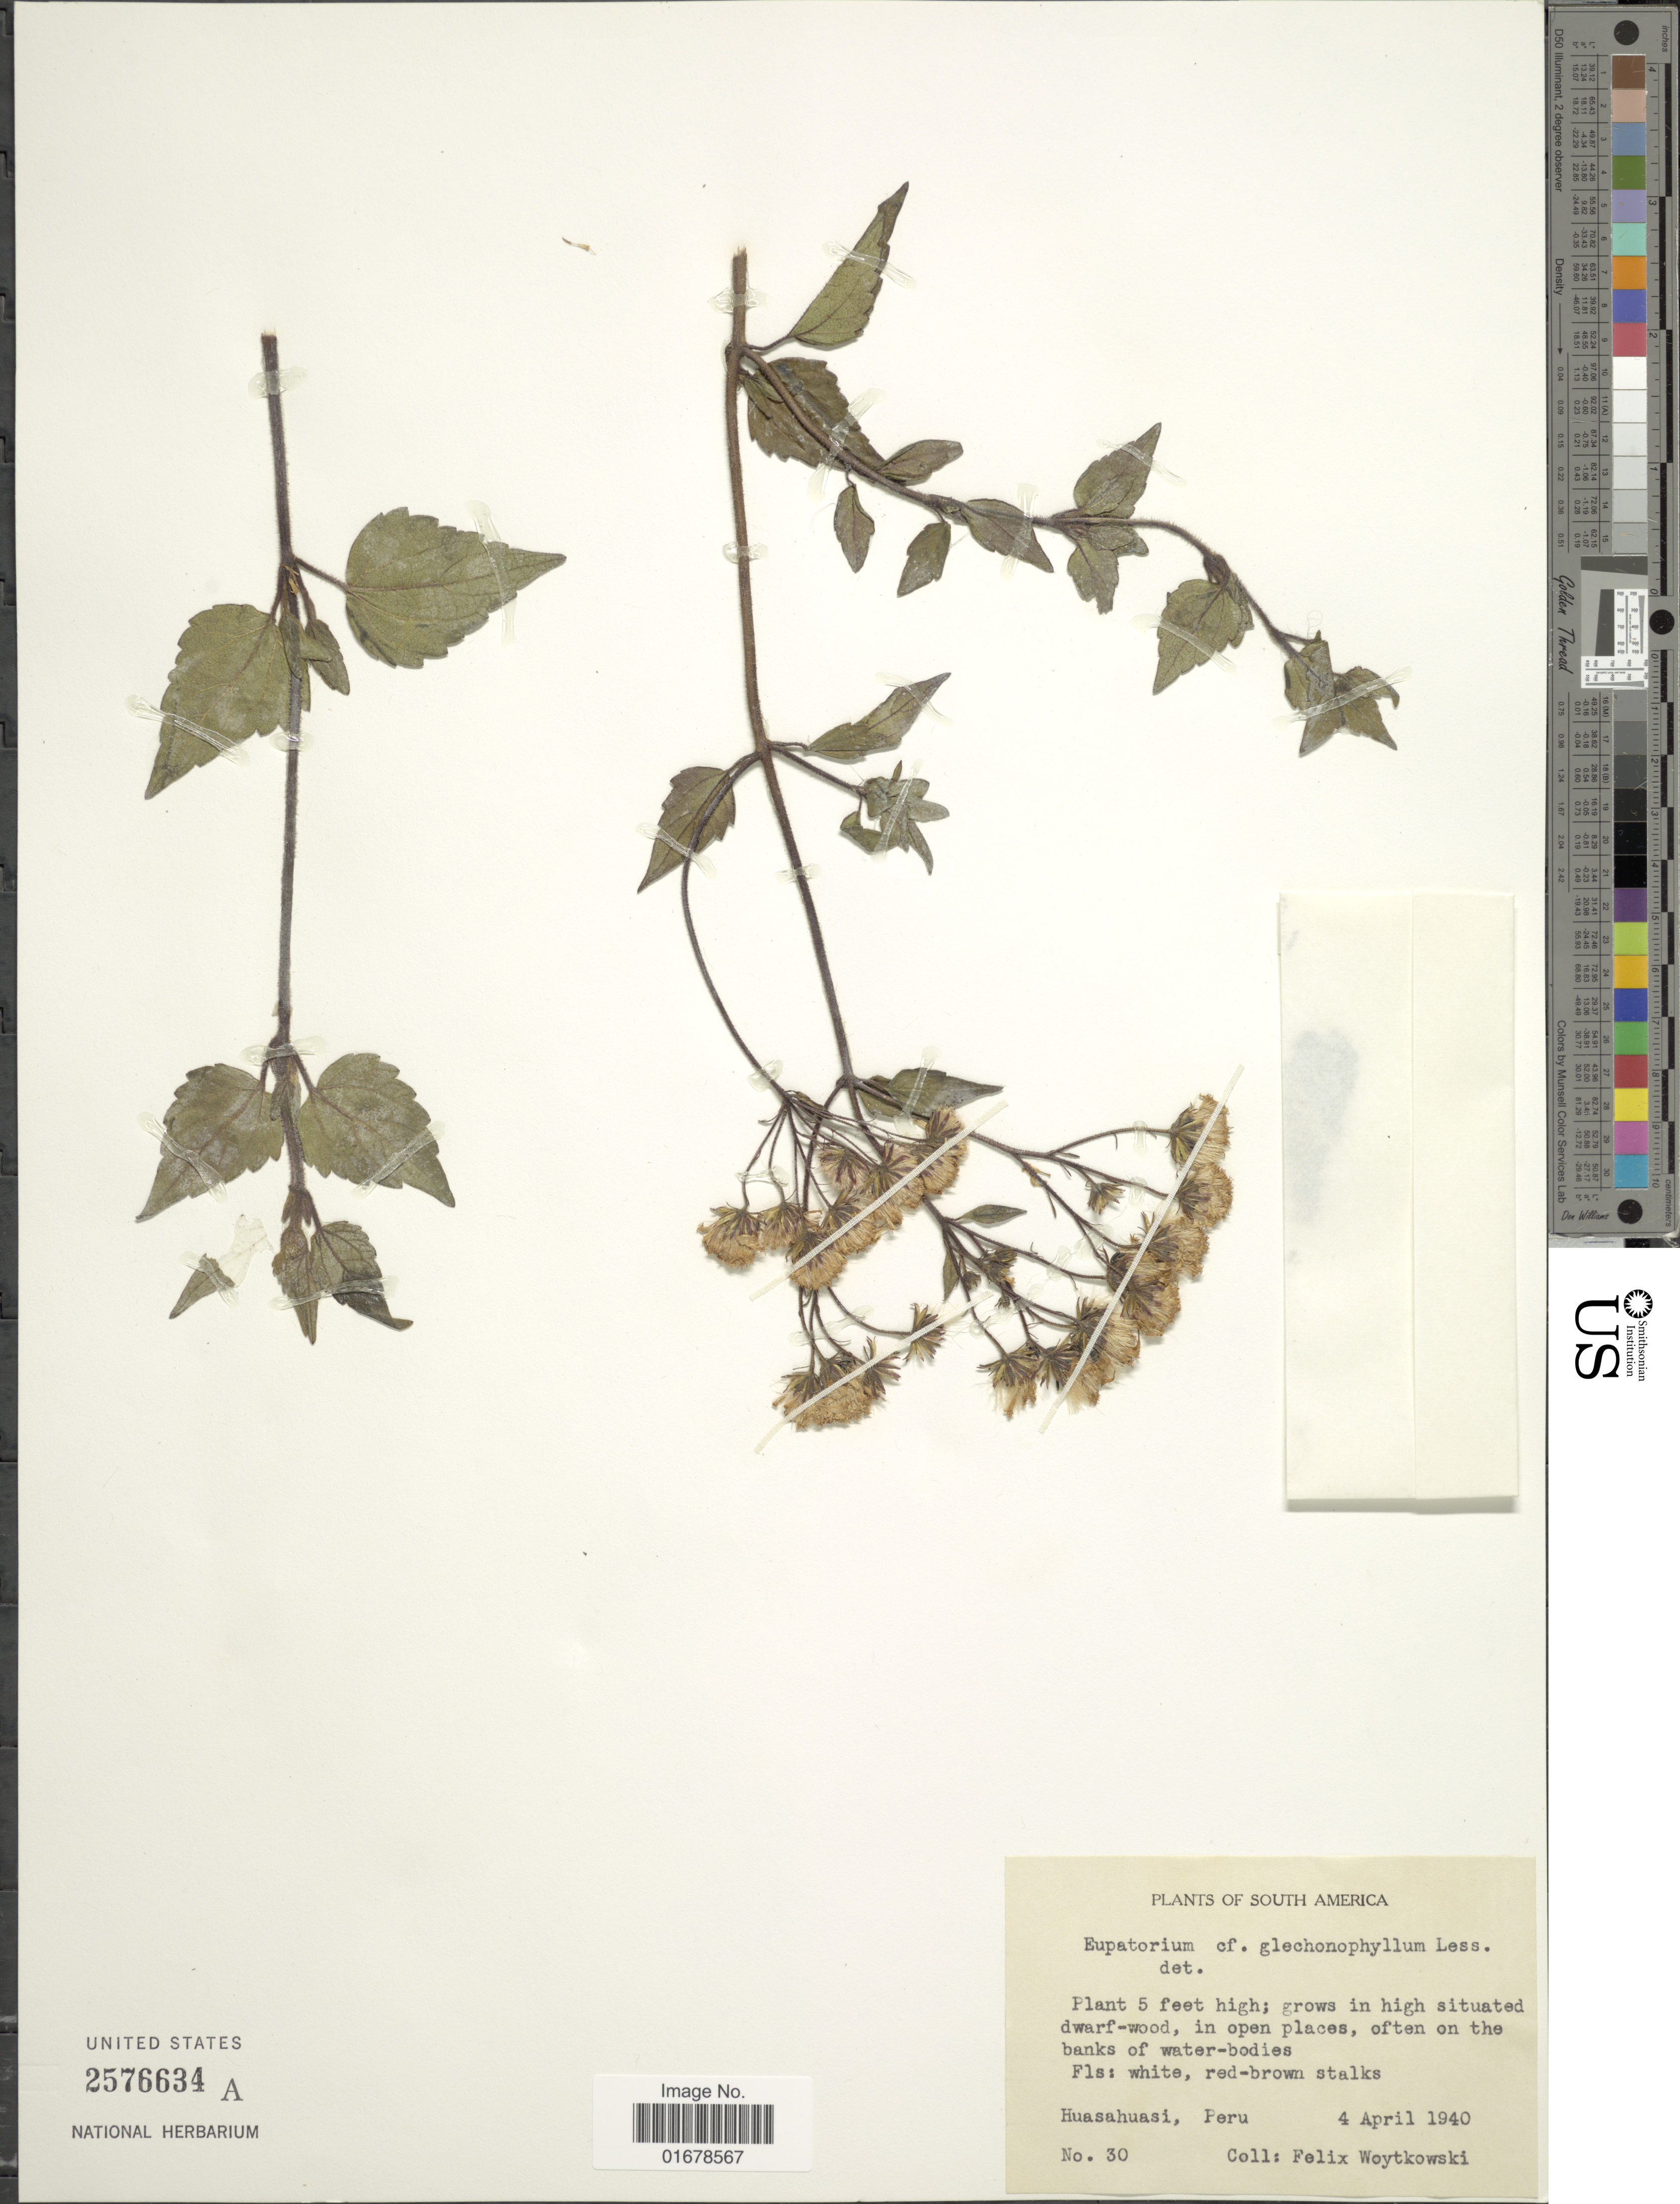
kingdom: Plantae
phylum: Tracheophyta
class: Magnoliopsida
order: Asterales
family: Asteraceae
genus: Ageratina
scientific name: Ageratina sp.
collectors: F. Woytkowski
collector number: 30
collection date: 1940-04-04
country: Peru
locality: Huasahuasi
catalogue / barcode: US 2576634A